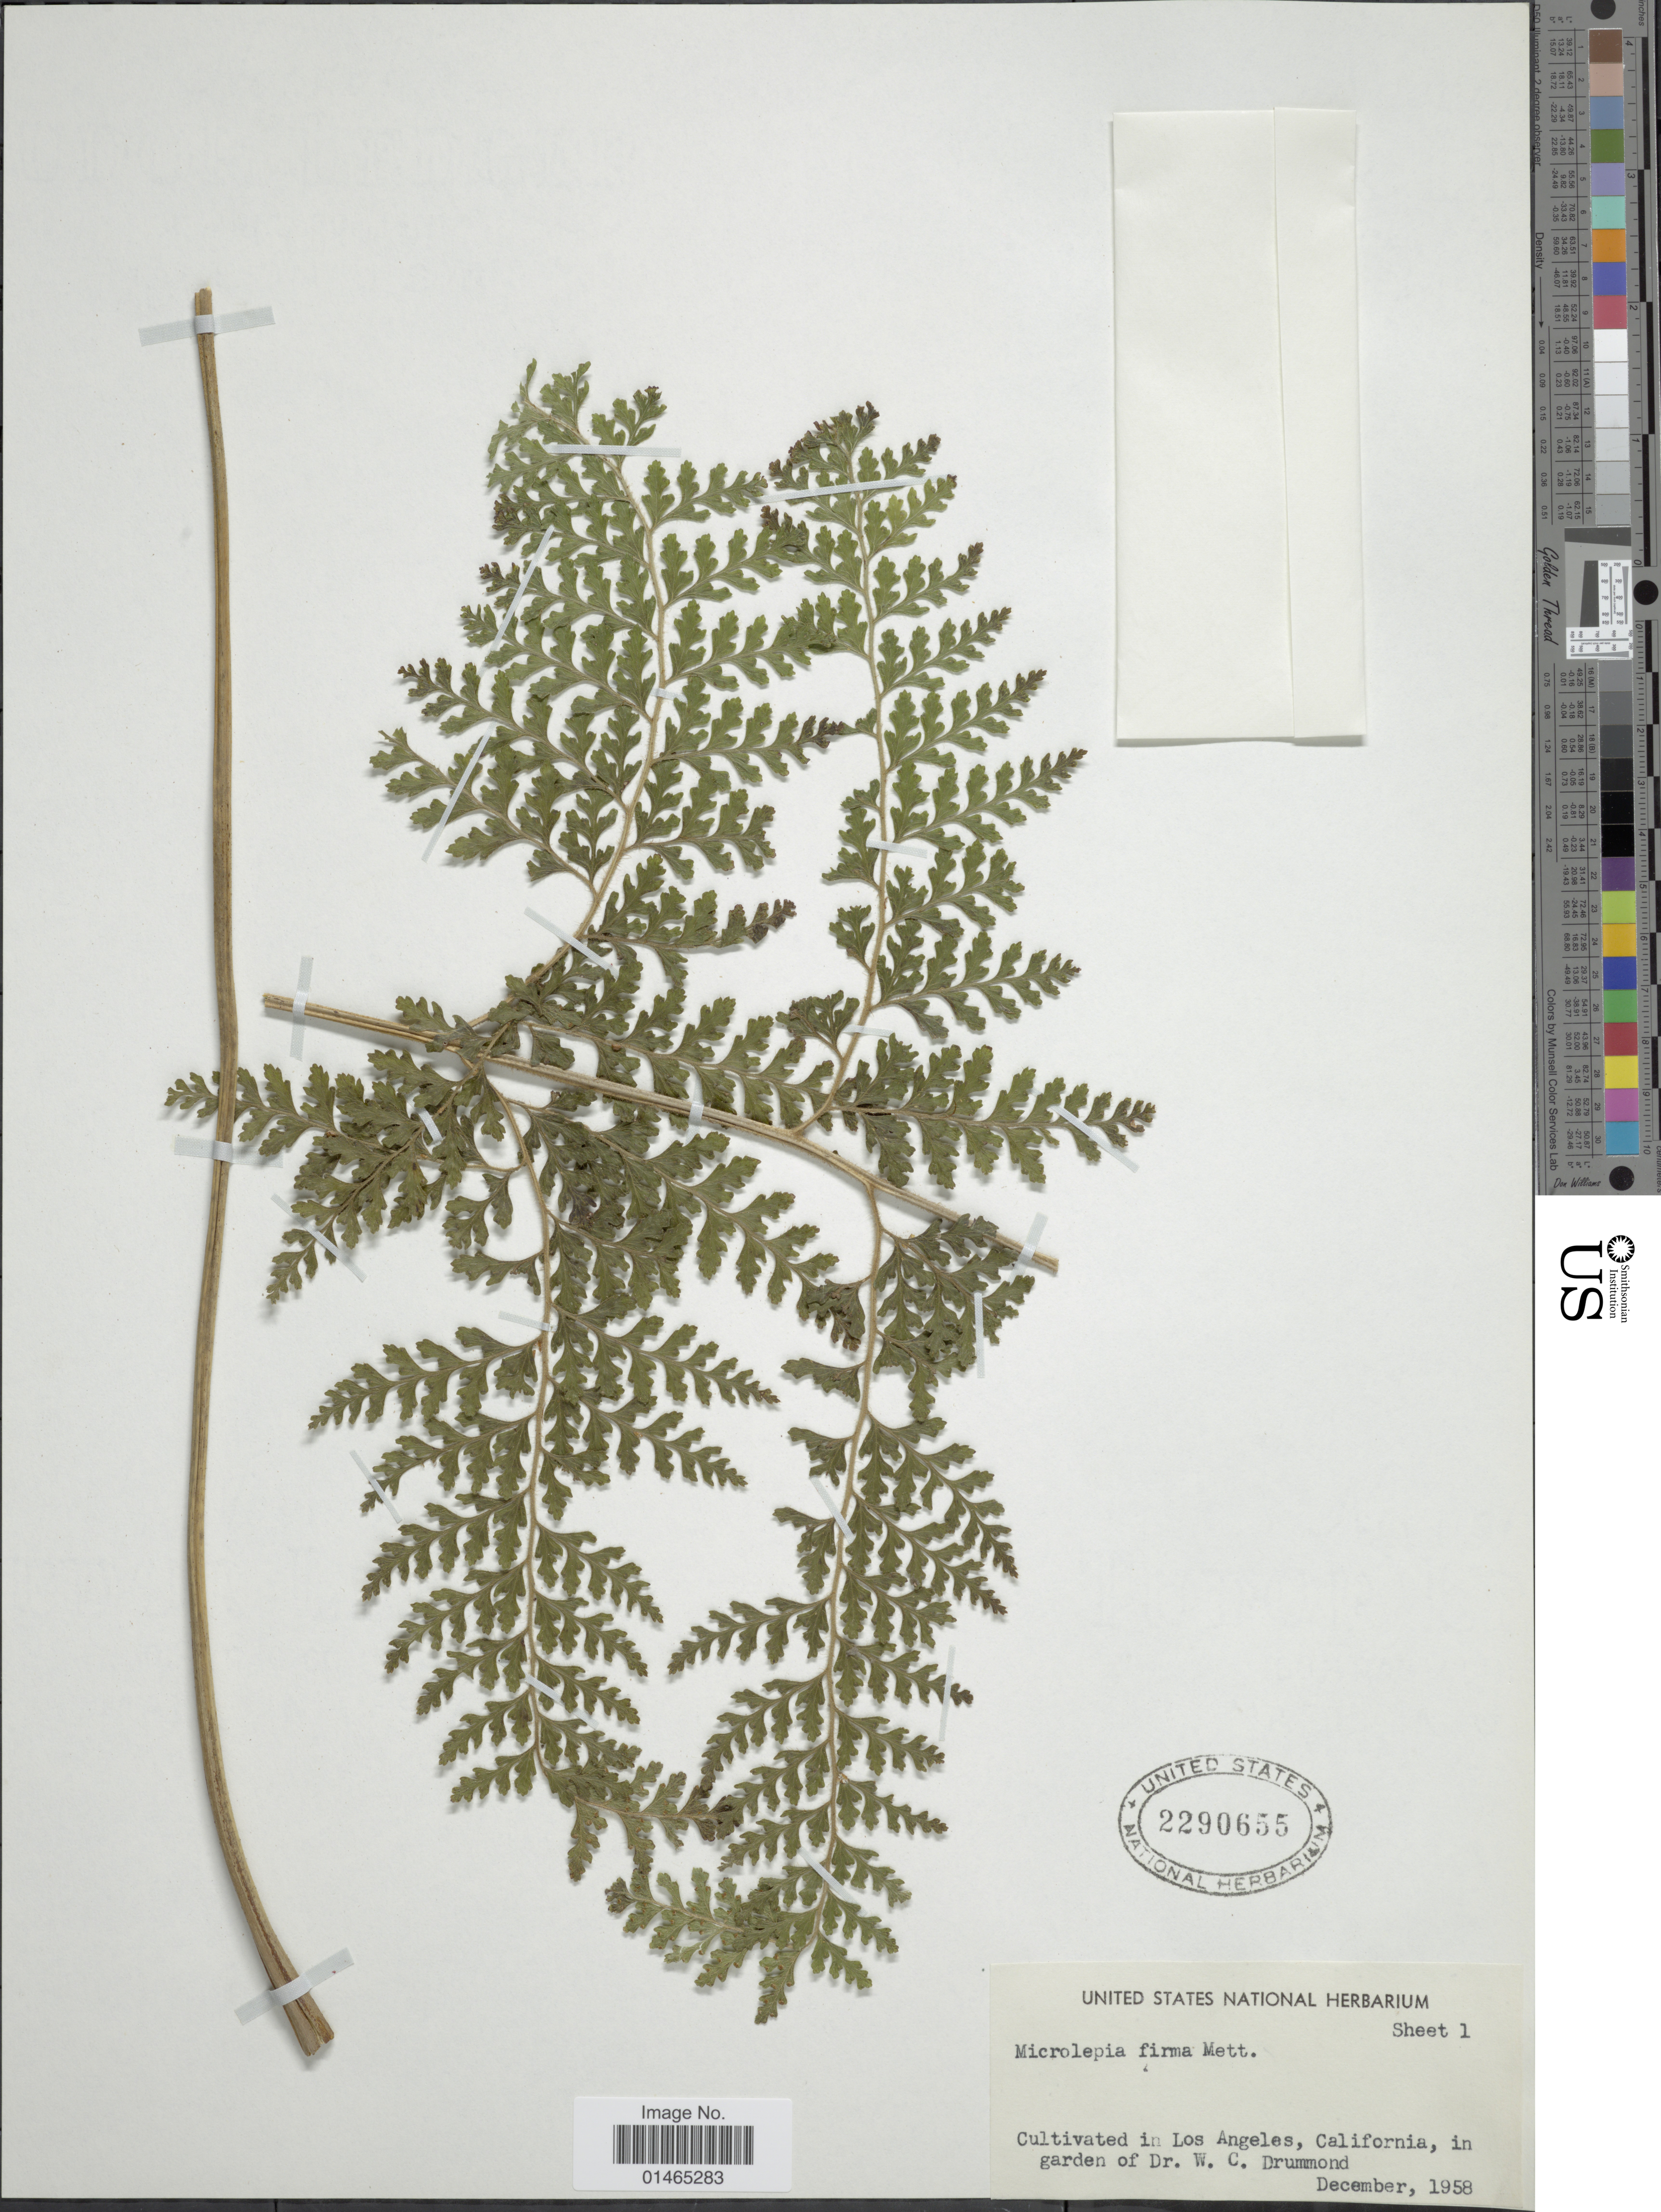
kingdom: Plantae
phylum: Tracheophyta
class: Polypodiopsida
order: Polypodiales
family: Dennstaedtiaceae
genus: Microlepia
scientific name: Microlepia firma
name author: Mett. ex Kuhn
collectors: W. Drummond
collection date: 1958-12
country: United States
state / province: California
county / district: Los Angeles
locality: Cultivated in Los Angeles, in garden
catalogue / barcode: US 2290655